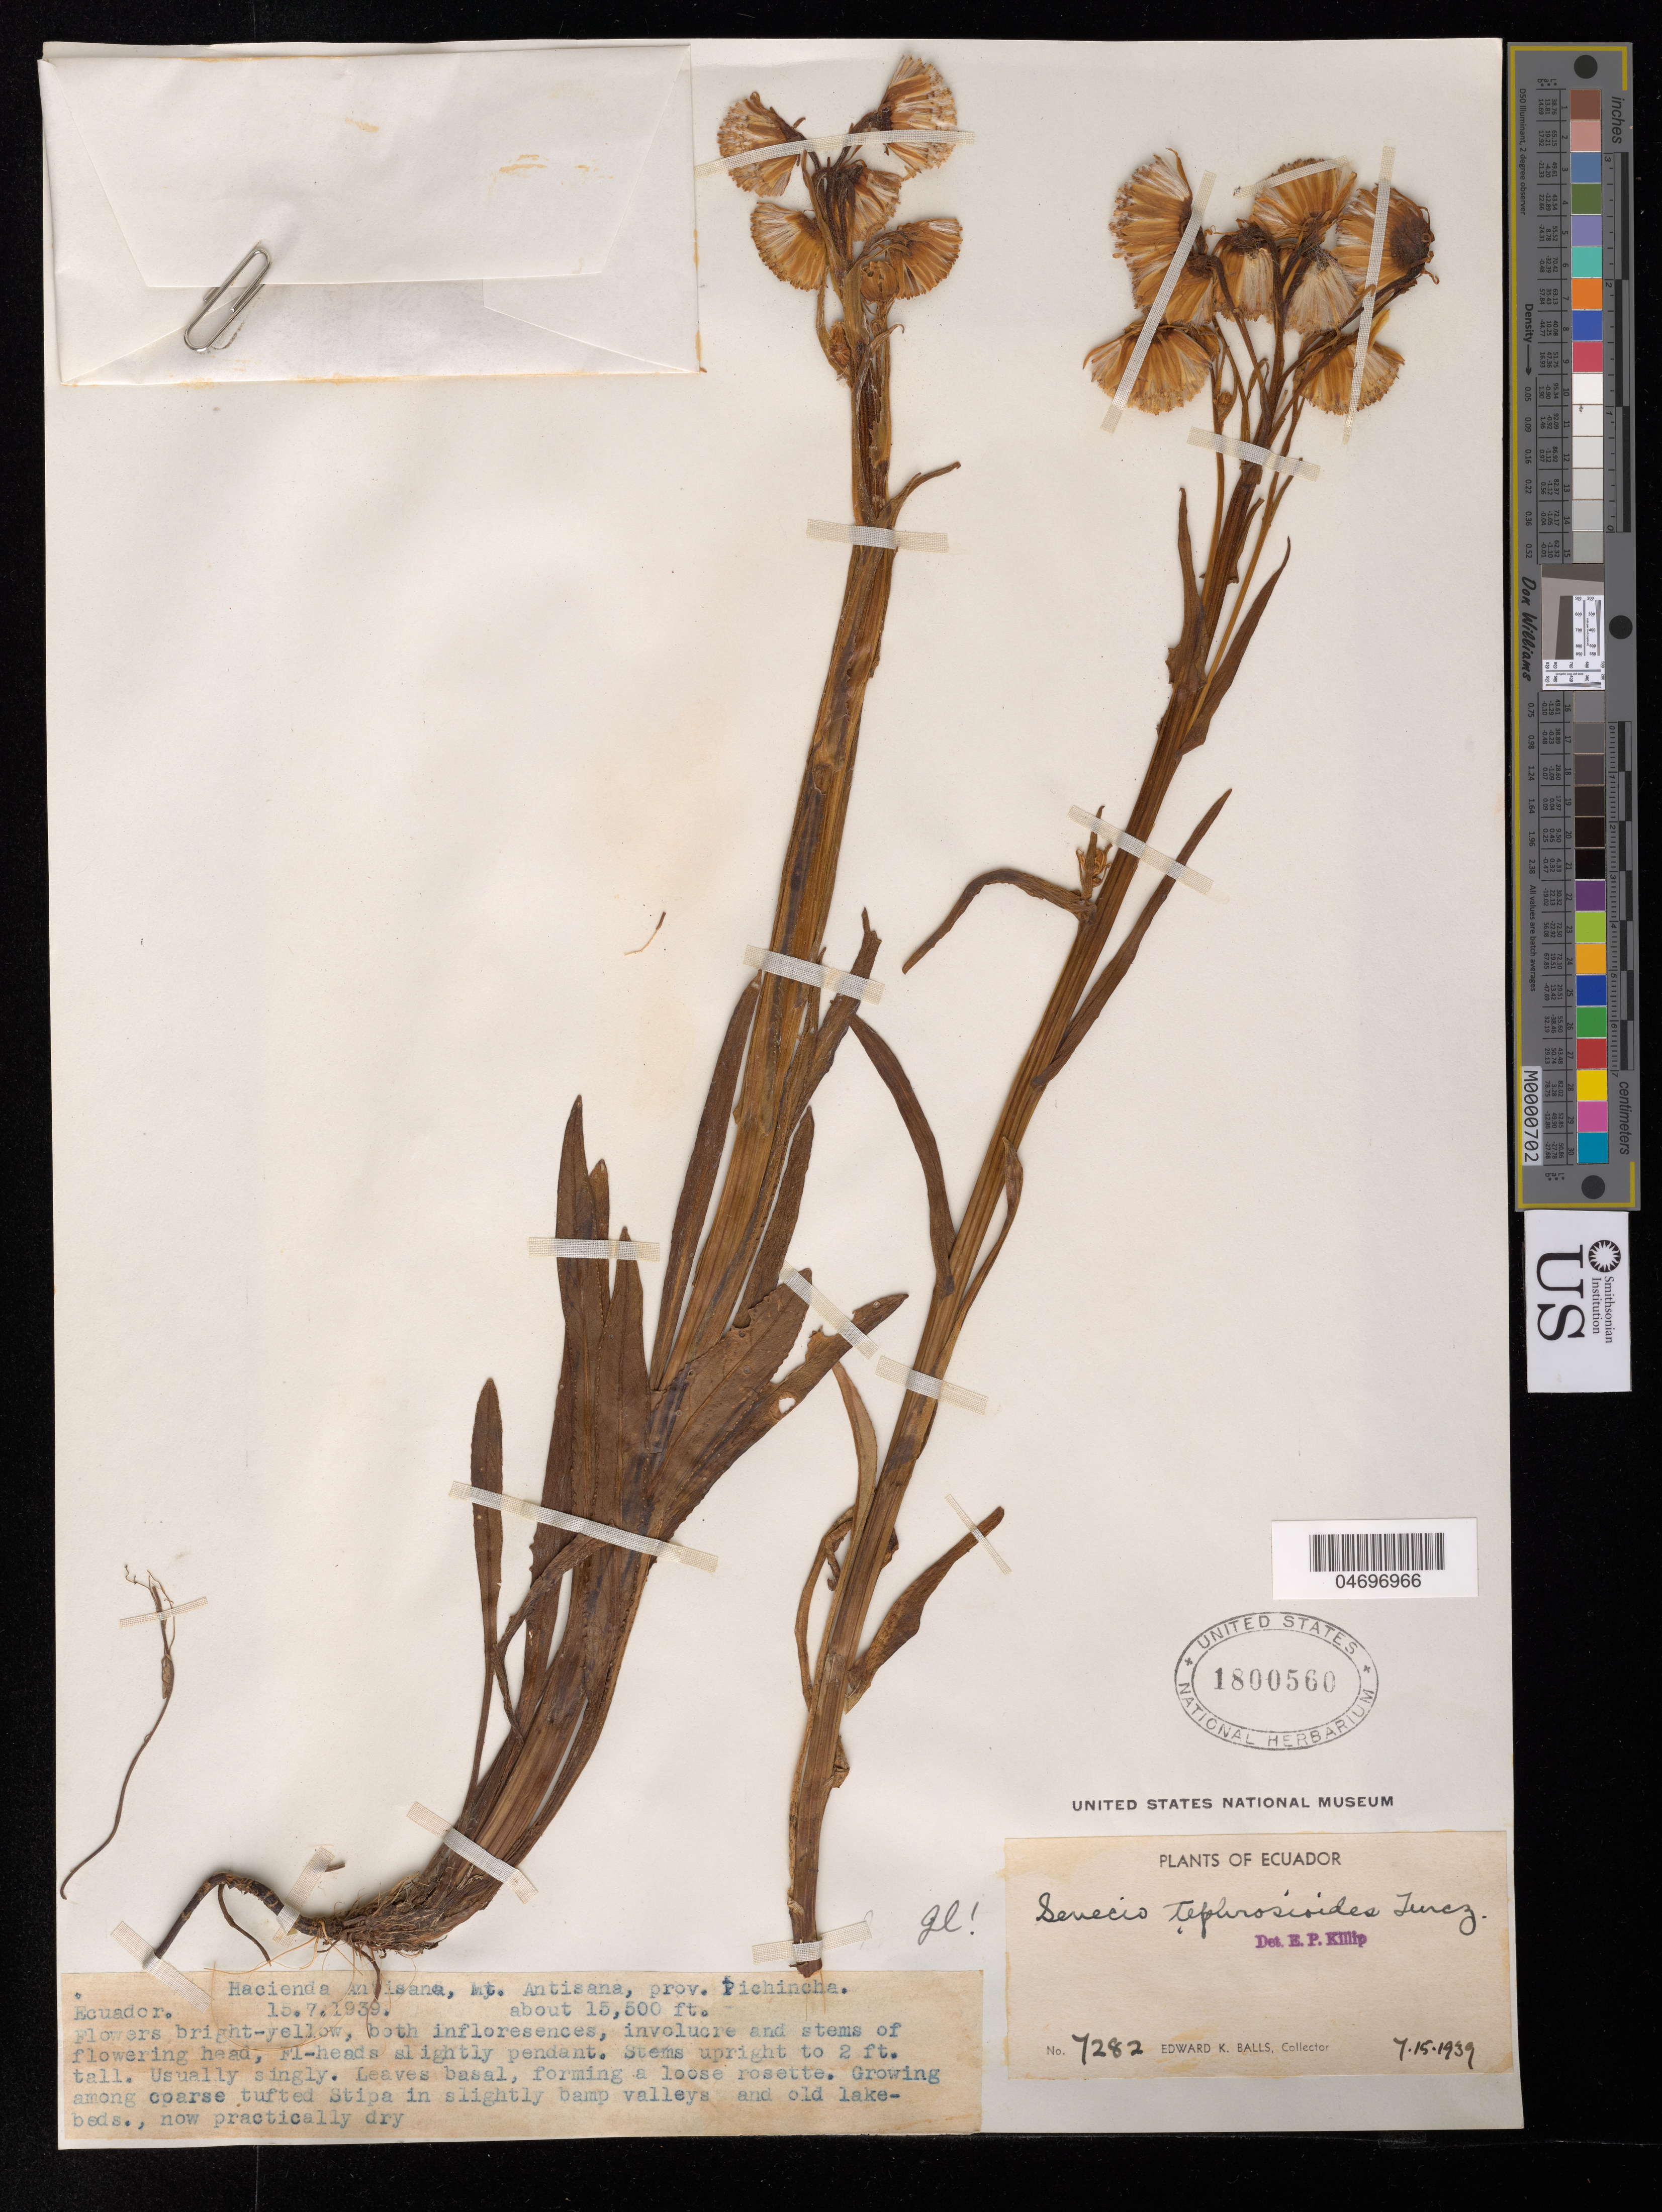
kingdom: Plantae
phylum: Tracheophyta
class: Magnoliopsida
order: Asterales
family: Asteraceae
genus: Senecio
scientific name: Senecio tephrosioides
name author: Turcz.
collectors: E. K. Balls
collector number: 7282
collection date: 1939-07-15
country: Ecuador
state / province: Pichincha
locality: Hacienda Antisana, Mt. Antisana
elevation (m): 4724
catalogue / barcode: US 1800560